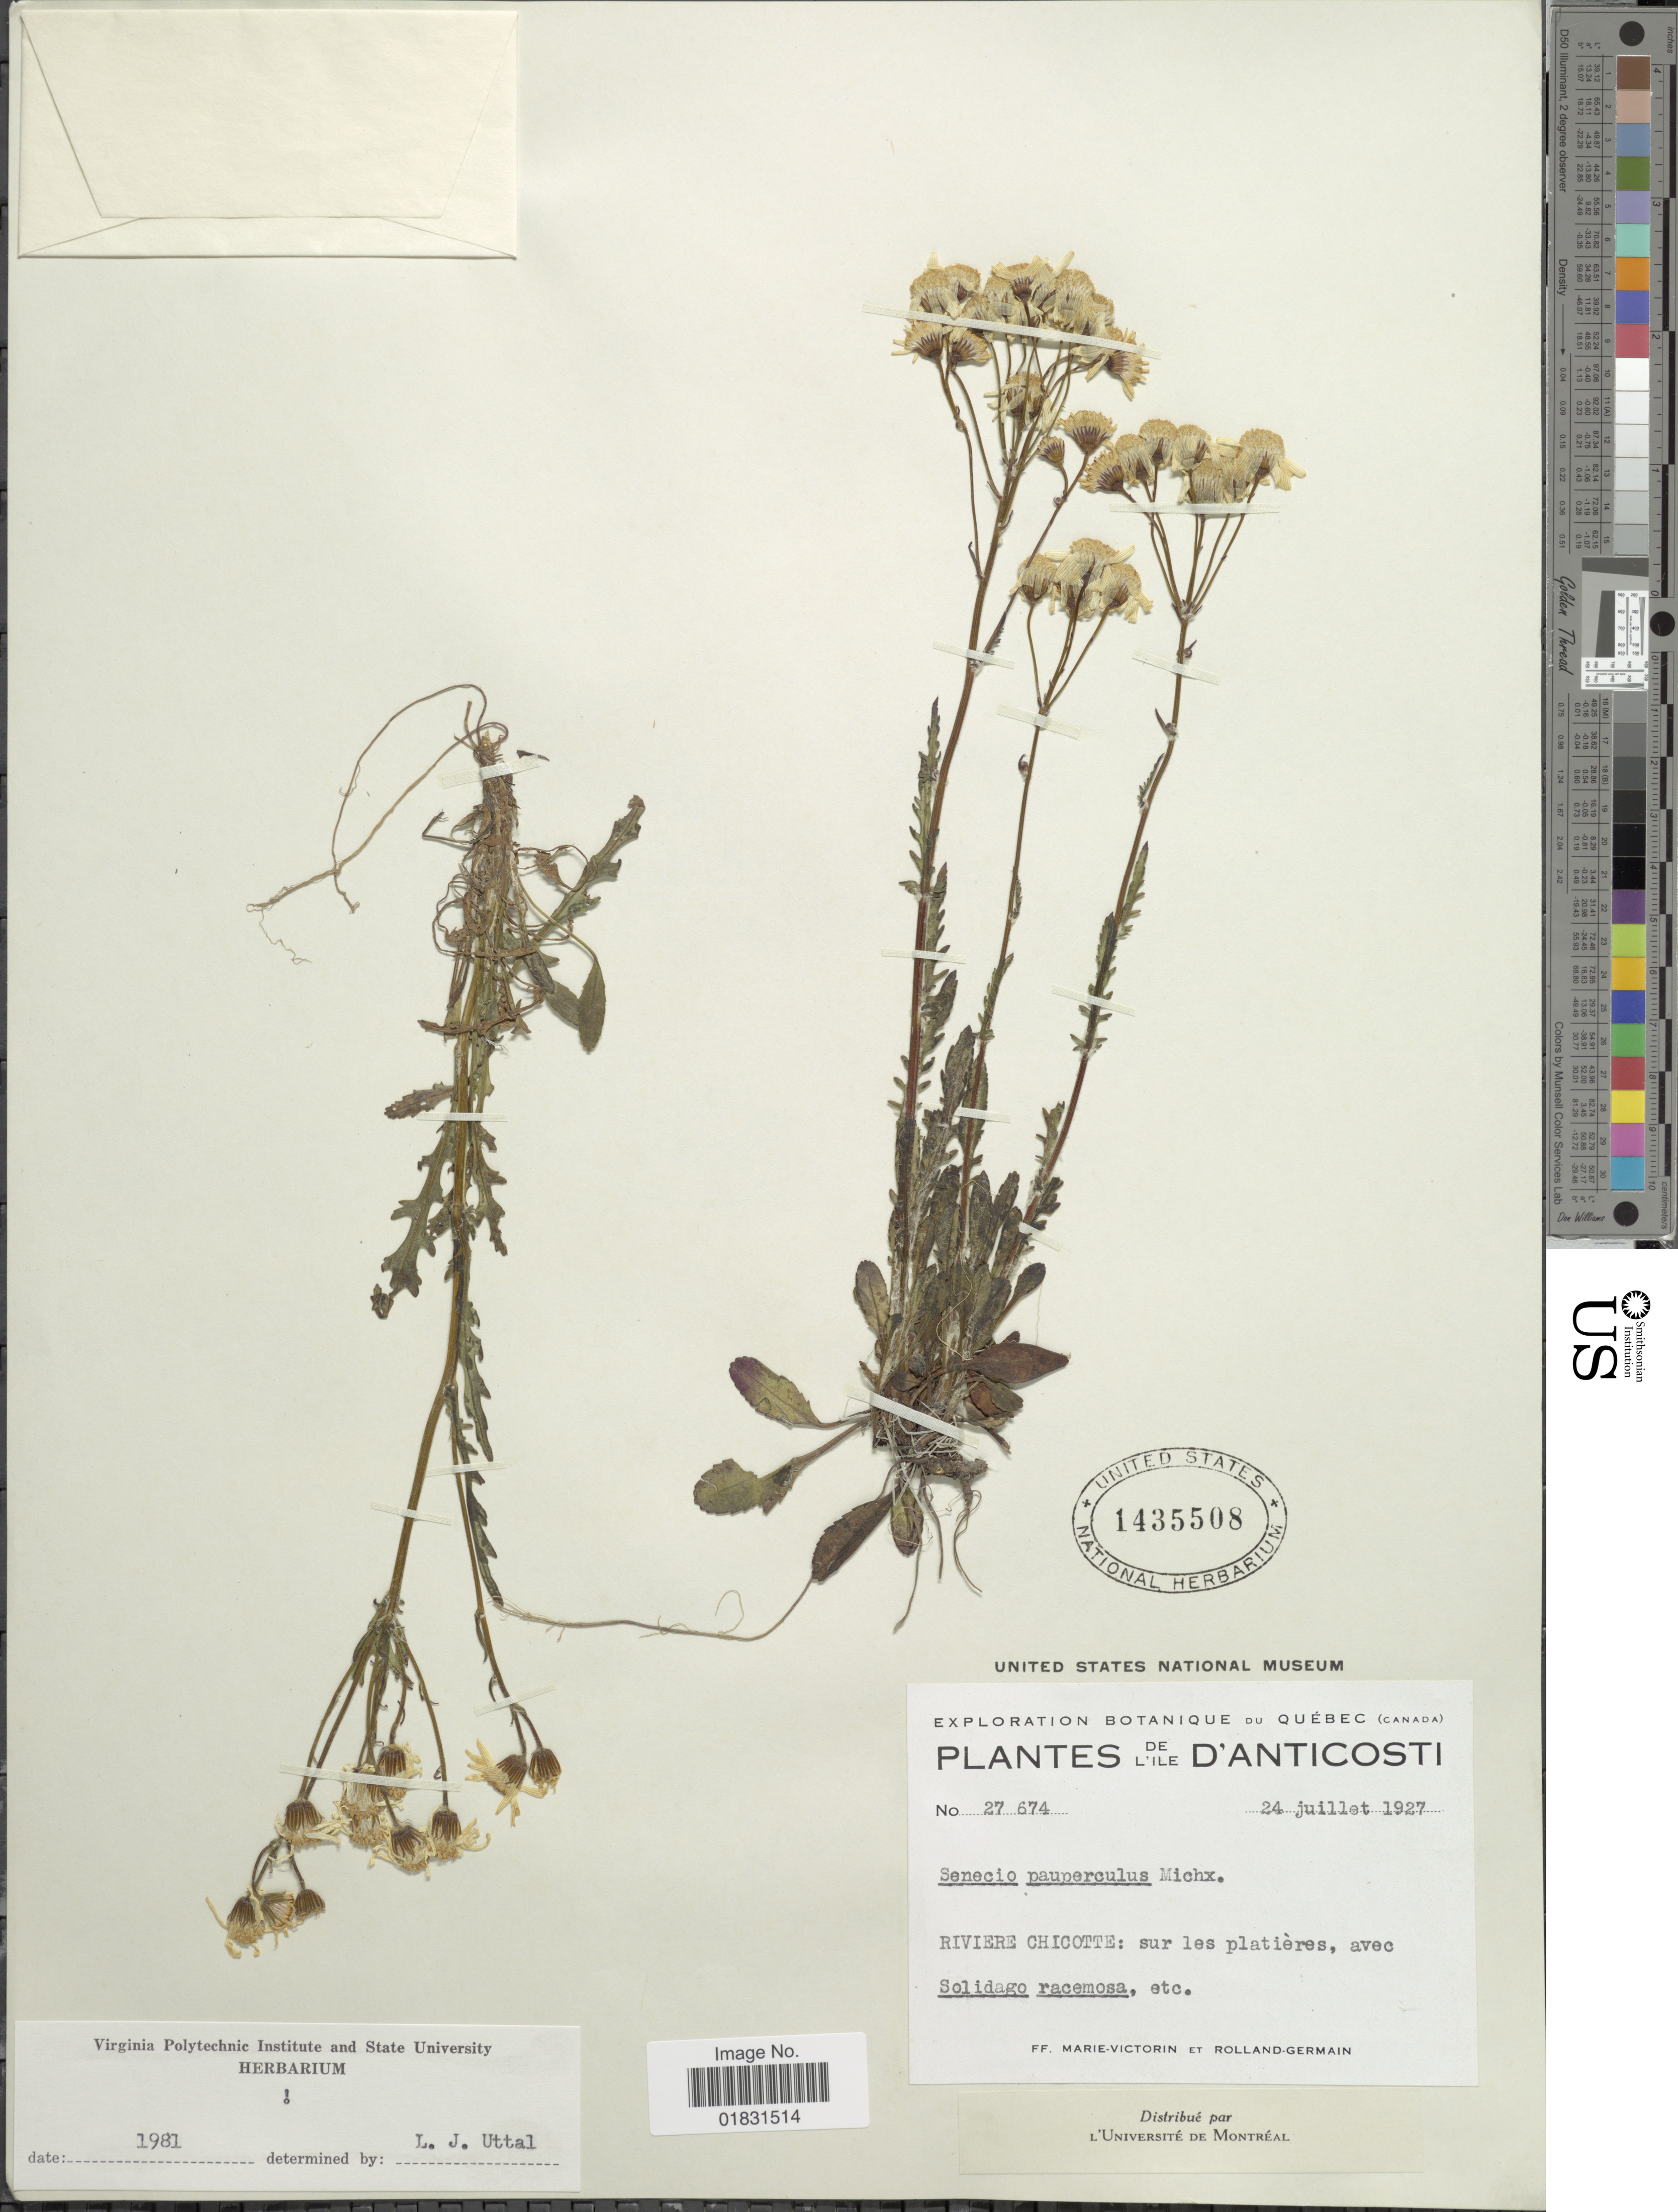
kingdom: Plantae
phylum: Tracheophyta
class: Magnoliopsida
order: Asterales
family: Asteraceae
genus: Packera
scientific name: Packera paupercula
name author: (Michx.) Á. Löve & D. Löve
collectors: Fr. Marie-Victorin & Rolland-Germain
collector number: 27674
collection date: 1927-07-24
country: Canada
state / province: Quebec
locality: De L'Isle D'Anticosti, Riviere Chicotte: sur le platières, avec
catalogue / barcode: US 1435508